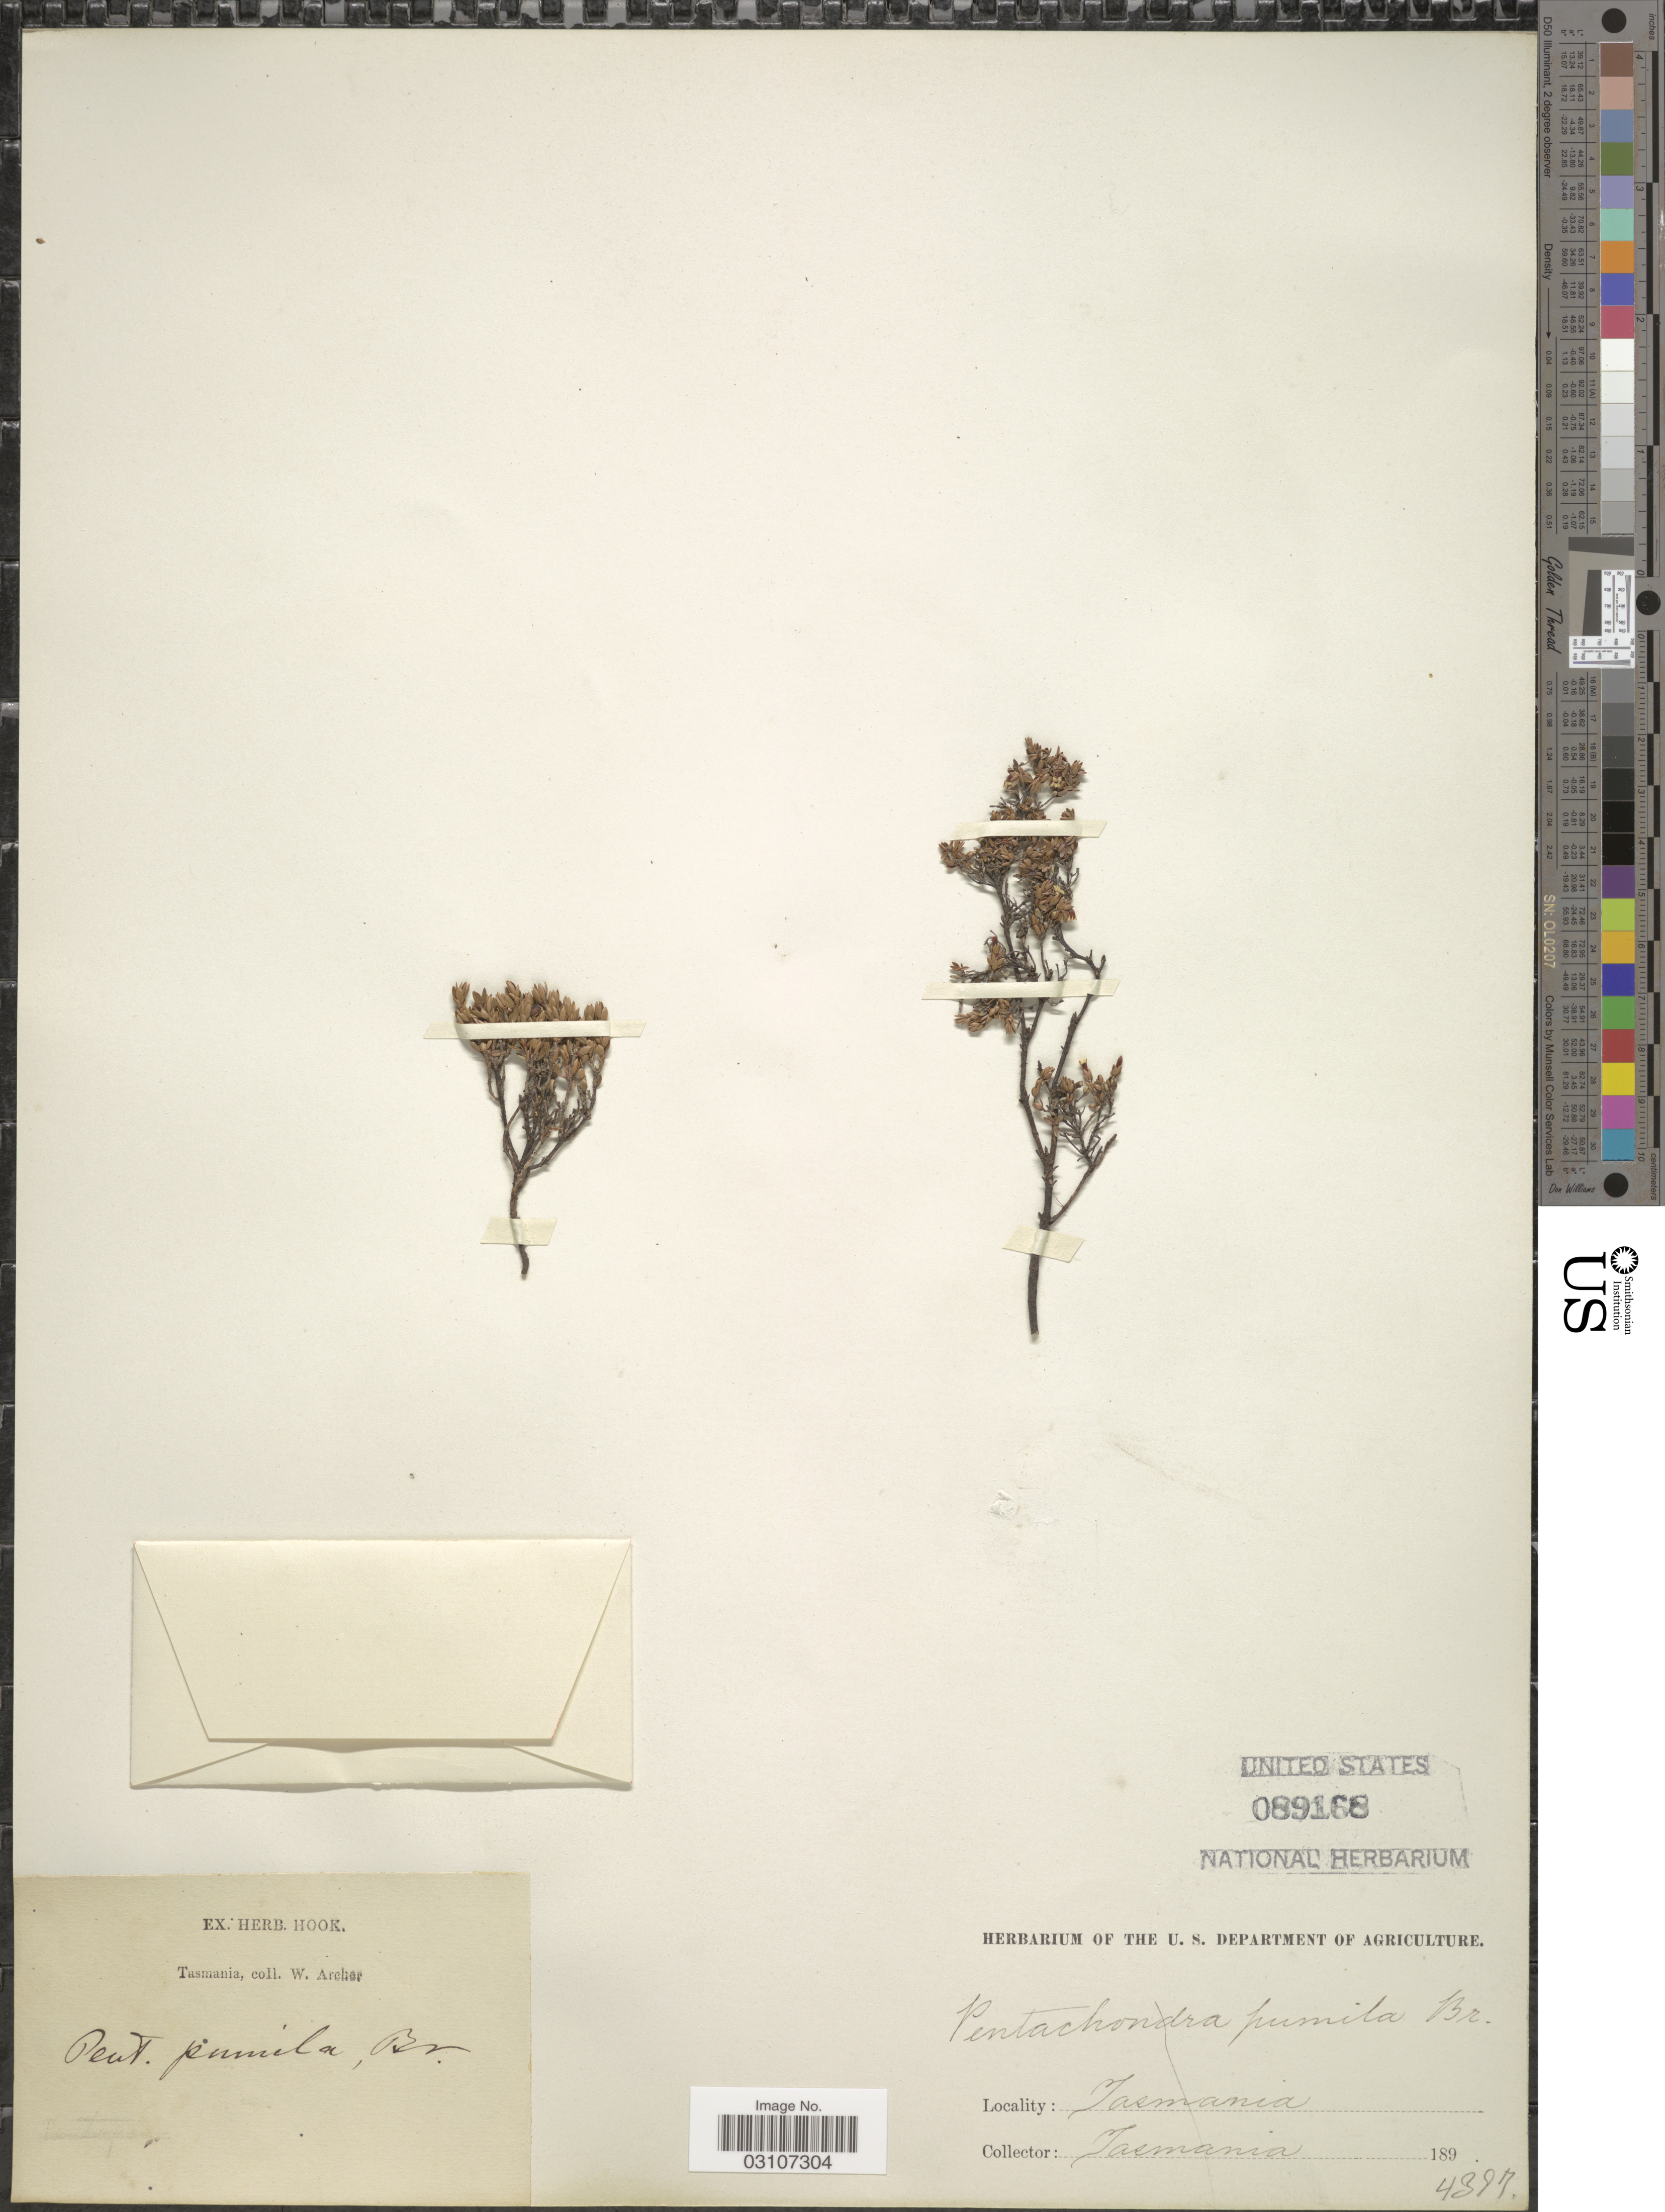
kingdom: Plantae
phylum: Tracheophyta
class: Magnoliopsida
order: Ericales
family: Ericaceae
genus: Pentachondra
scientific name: Pentachondra pumila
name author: (J.R. Forst. & G. Forst.) R. Br.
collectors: W. Archer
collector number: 4387*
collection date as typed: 189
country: Australia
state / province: Tasmania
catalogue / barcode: US 89168